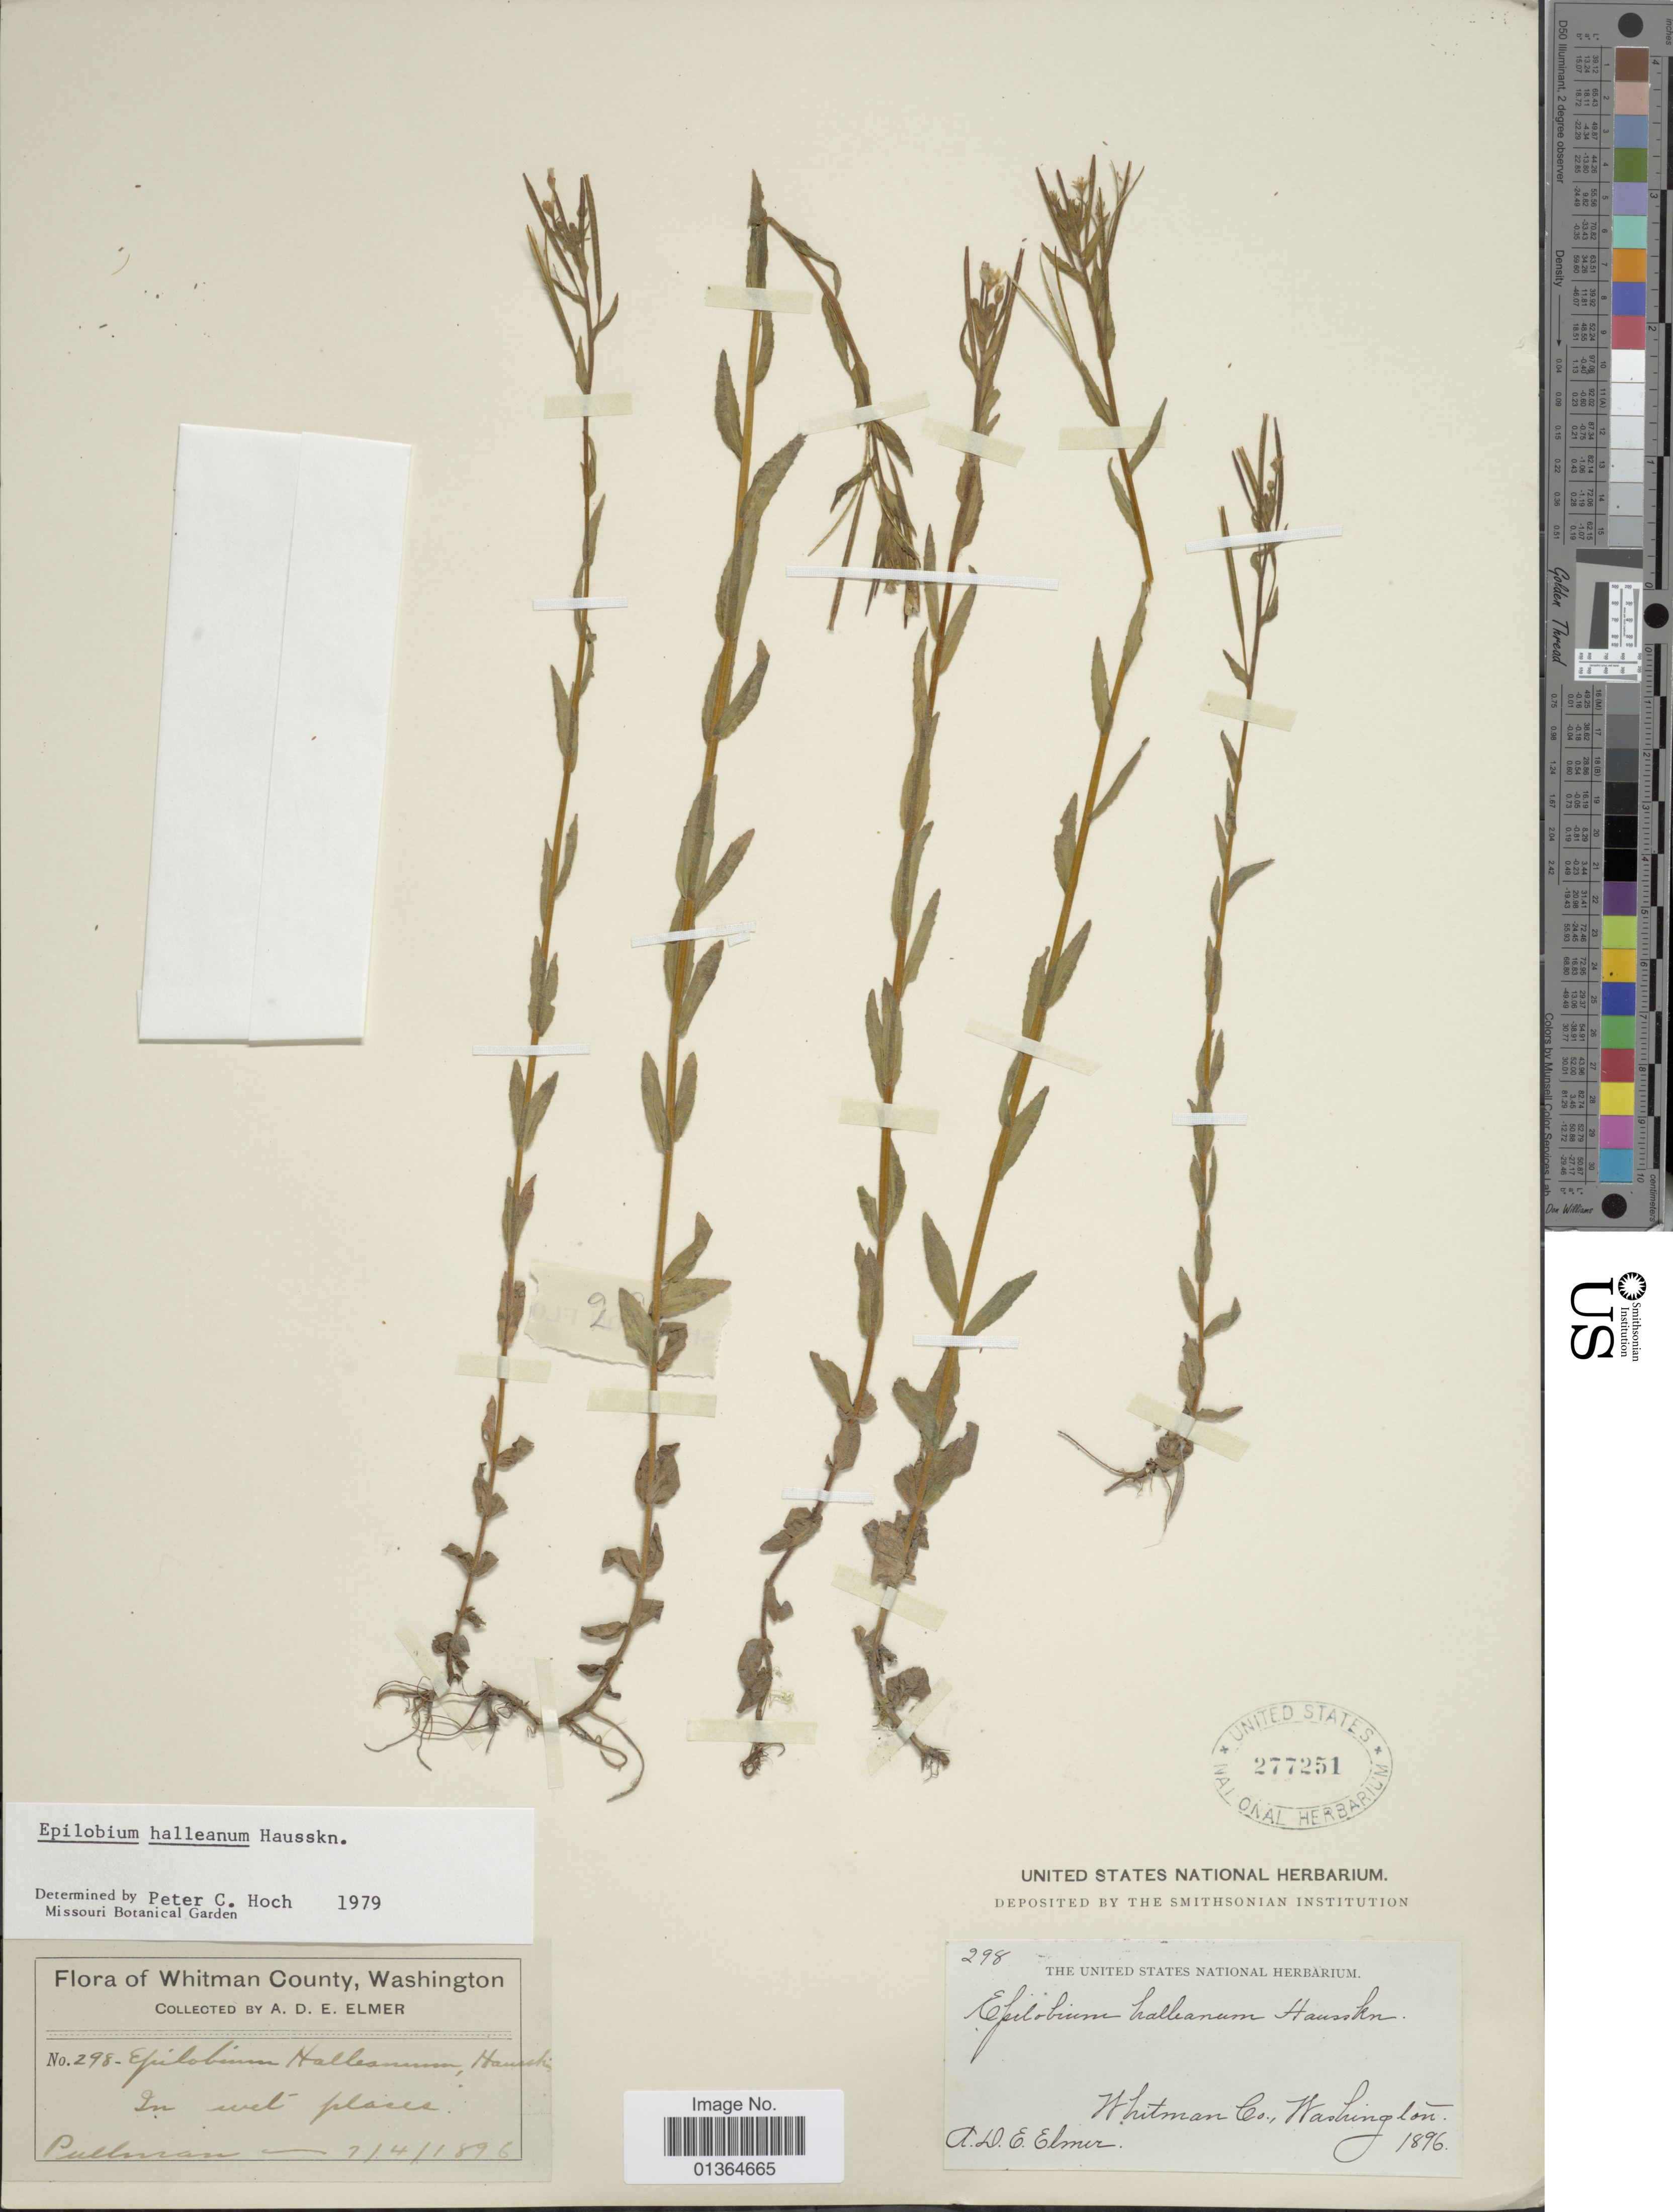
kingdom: Plantae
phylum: Tracheophyta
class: Magnoliopsida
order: Myrtales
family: Onagraceae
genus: Epilobium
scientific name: Epilobium hallianum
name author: Hausskn.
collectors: A. D. E. Elmer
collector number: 298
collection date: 1896-04-07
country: United States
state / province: Washington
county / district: Whitman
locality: Whitman County.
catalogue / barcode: US 277251